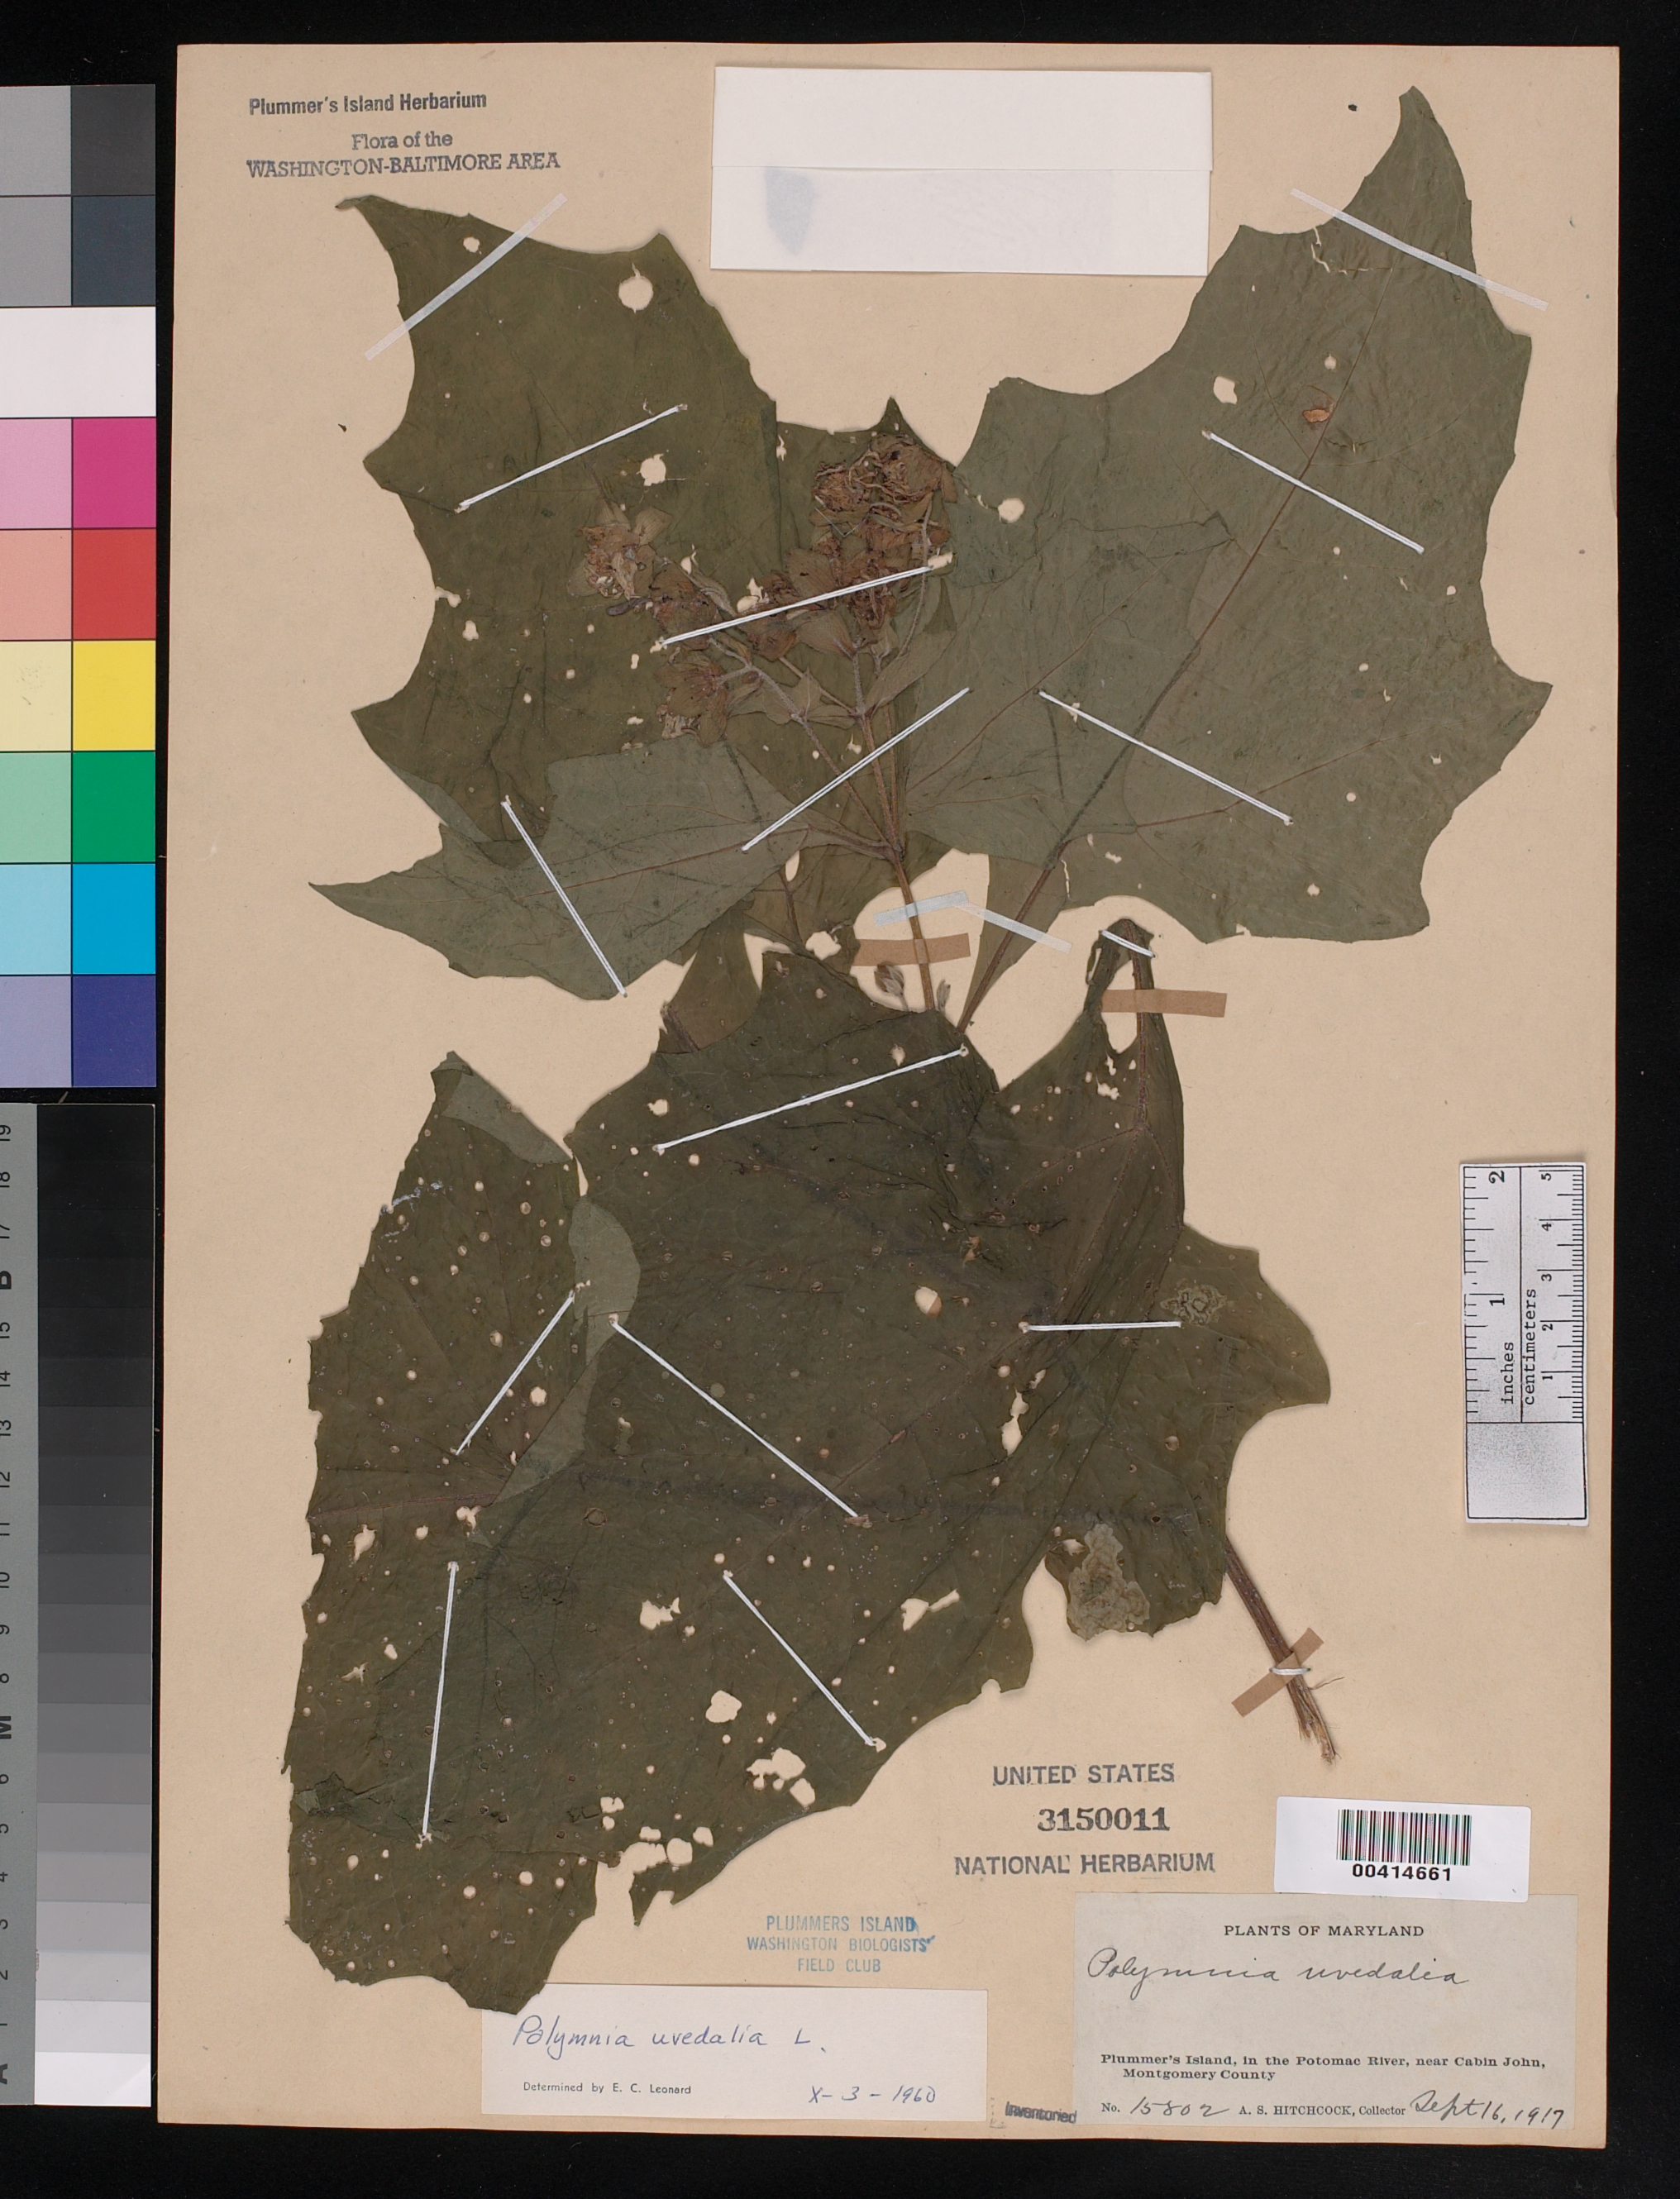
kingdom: Plantae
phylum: Tracheophyta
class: Magnoliopsida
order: Asterales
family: Asteraceae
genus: Smallanthus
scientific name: Smallanthus uvedalia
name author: (L.) Mack. ex Mack.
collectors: A. S. Hitchcock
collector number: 15802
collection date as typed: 16 Sep 1917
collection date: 1917-09-16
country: United States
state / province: Maryland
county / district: Montgomery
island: Plummers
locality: Plummer's Island C. & O. Canal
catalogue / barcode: US 3150011